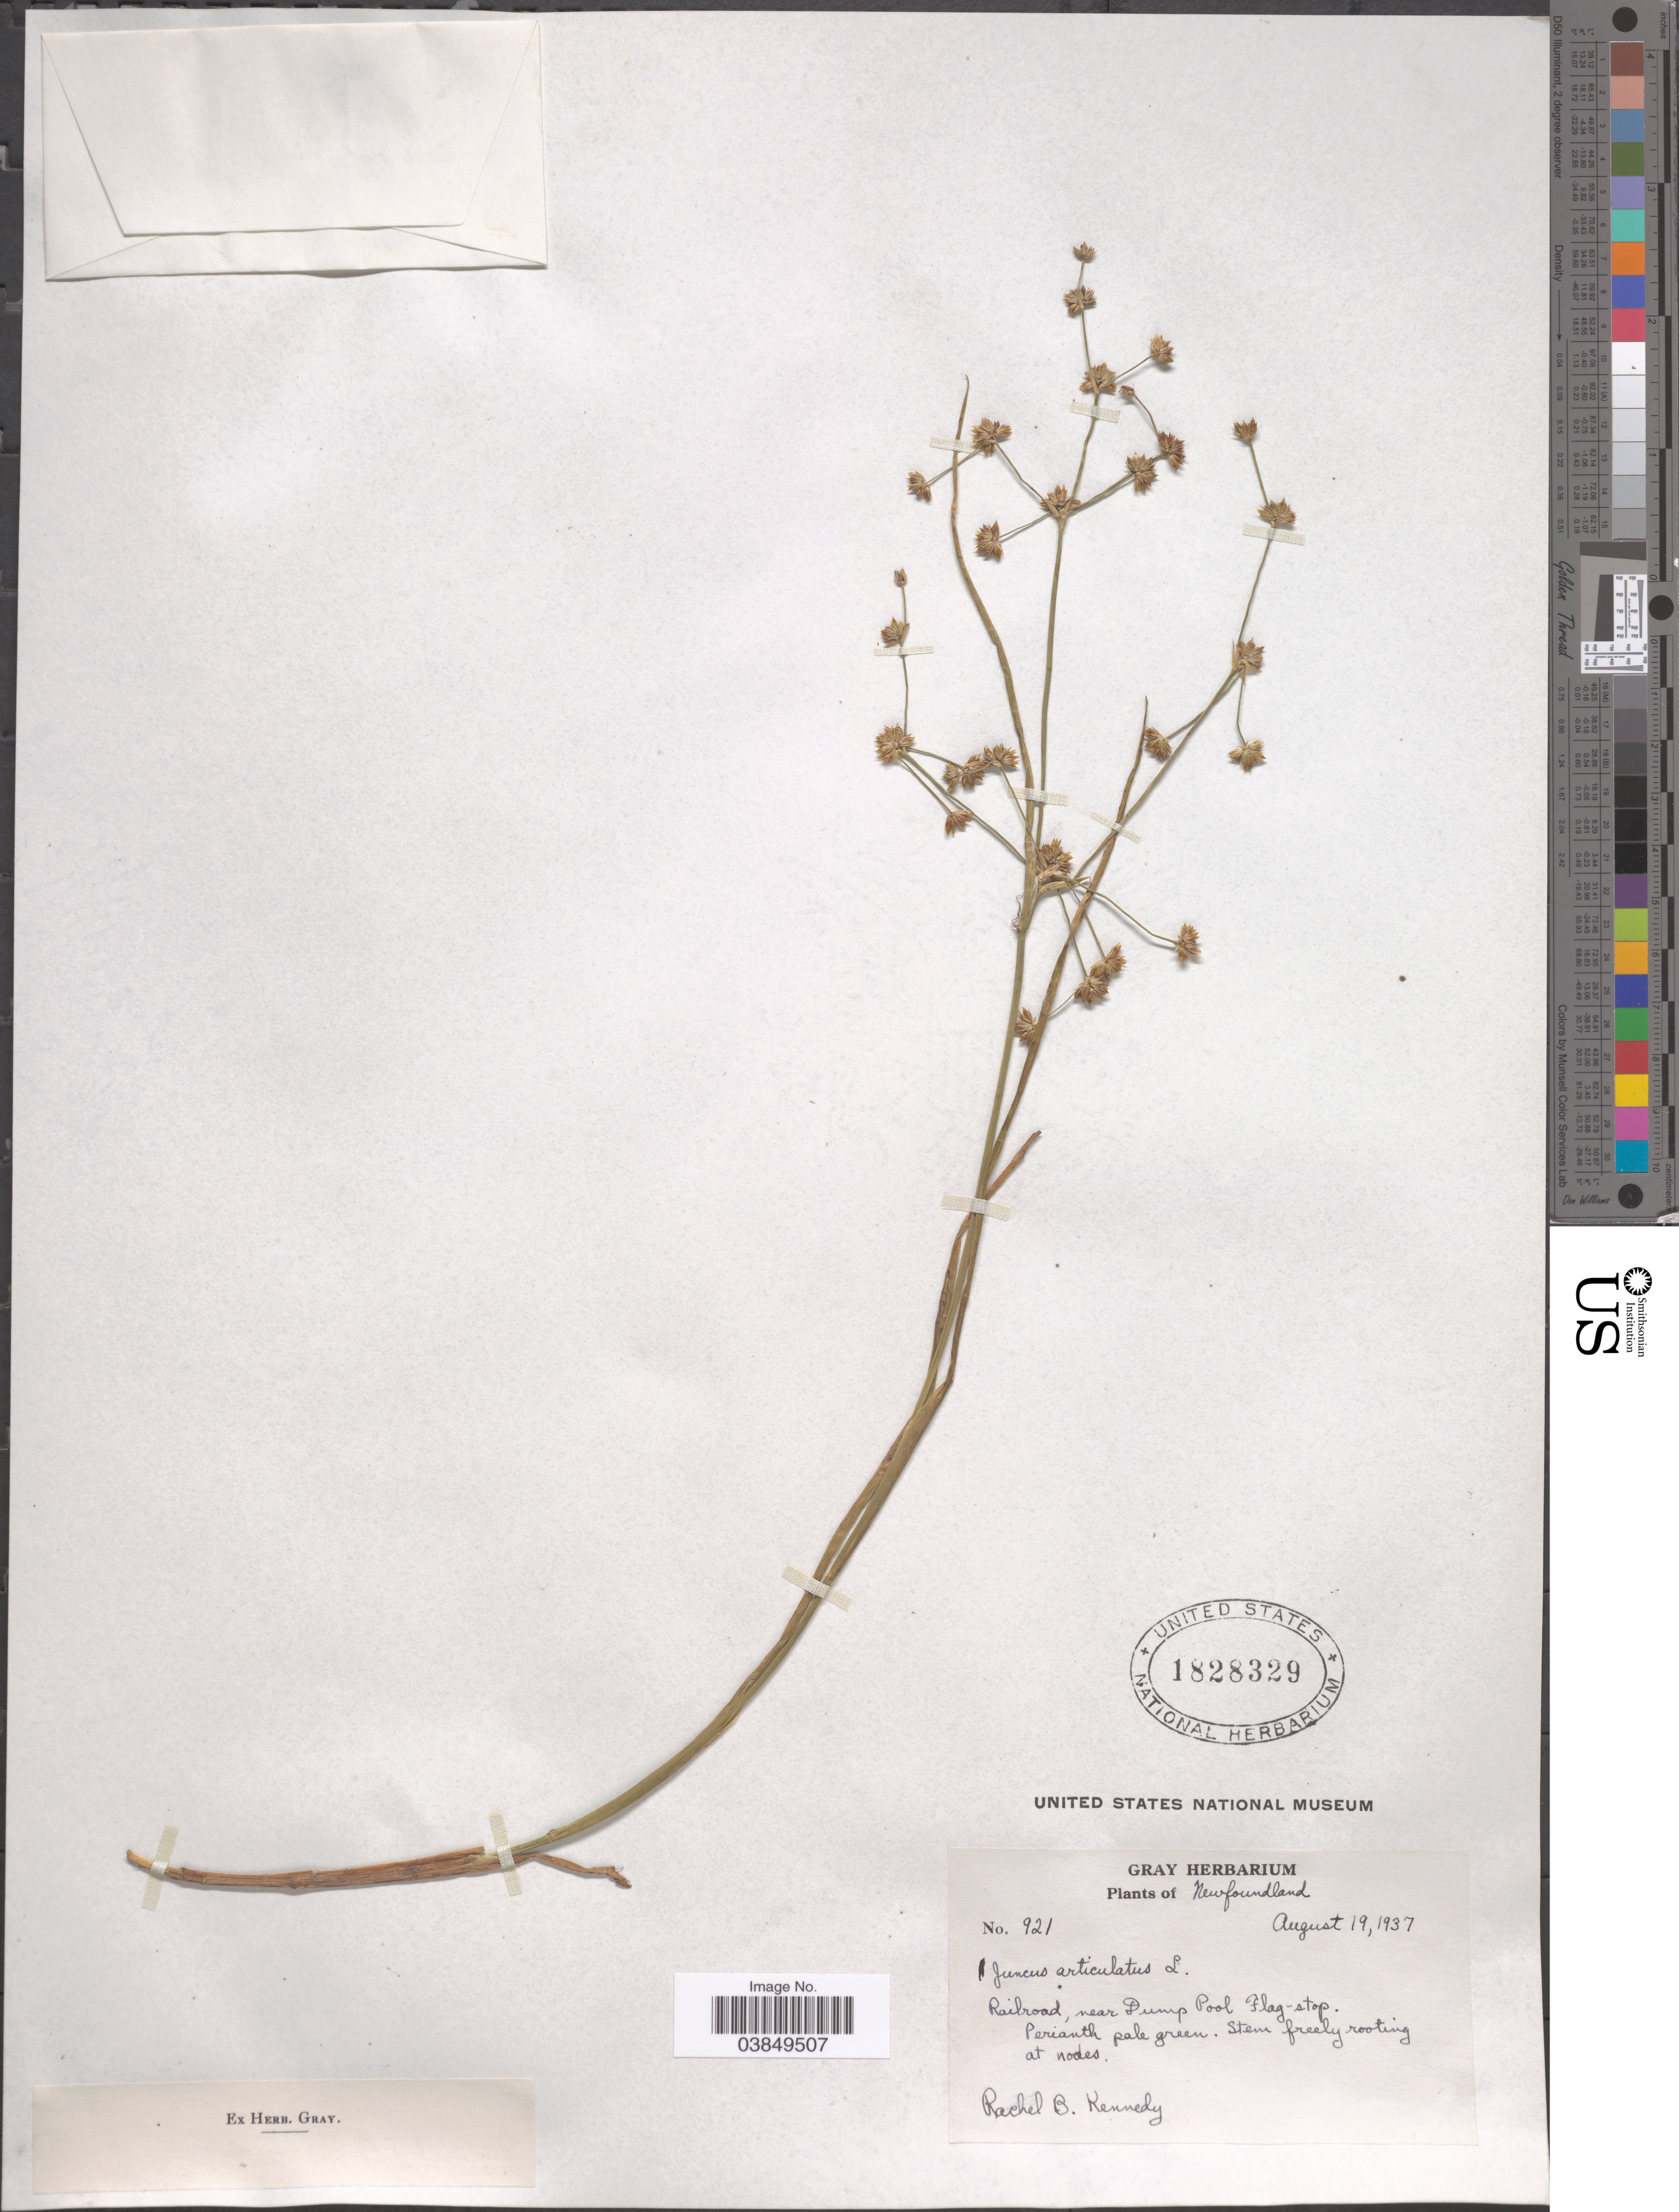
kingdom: Plantae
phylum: Tracheophyta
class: Liliopsida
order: Poales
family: Juncaceae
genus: Juncus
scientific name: Juncus articulatus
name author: L.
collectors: Kennedy, R.B.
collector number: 921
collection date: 1937-08-19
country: Canada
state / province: Newfoundland and Labrador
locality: Railroad, near Dump Pool Flag-stop.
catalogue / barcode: US 1828329